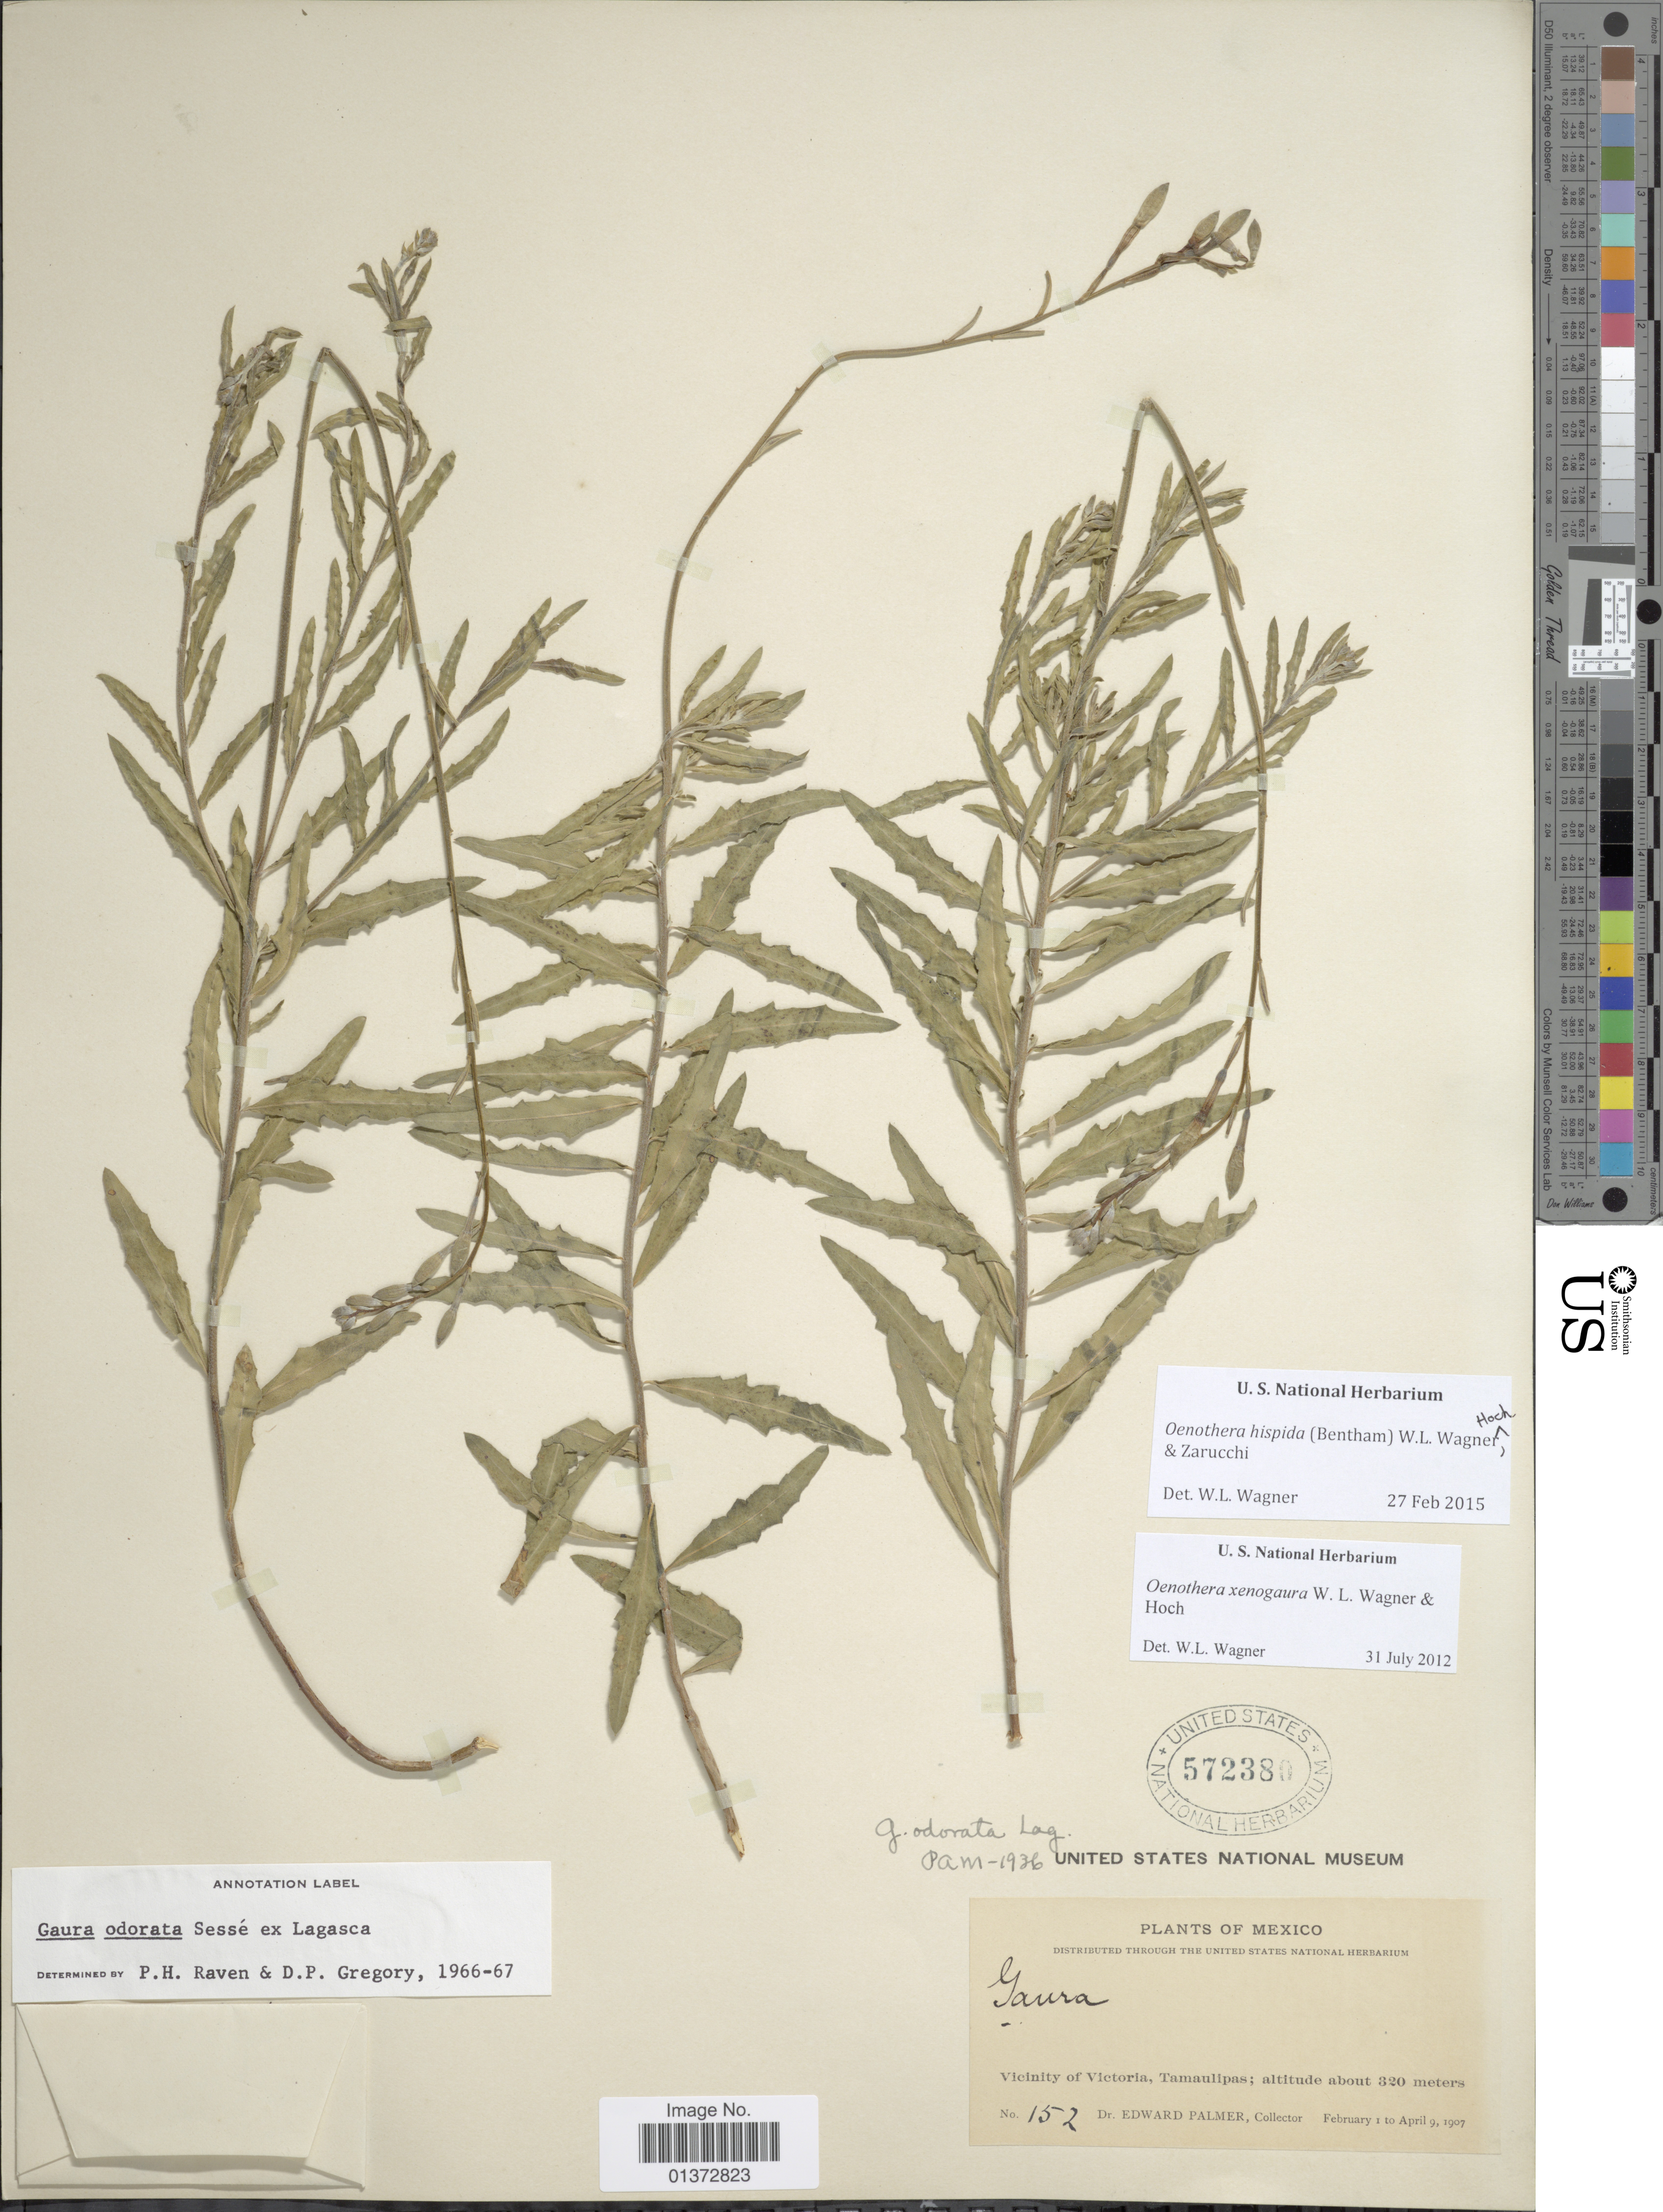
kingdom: Plantae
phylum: Tracheophyta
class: Magnoliopsida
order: Myrtales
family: Onagraceae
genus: Oenothera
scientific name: Oenothera hispida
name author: (Benth.) W.L. Wagner et al.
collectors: E. Palmer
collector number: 152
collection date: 1907-02-01/1907-04-09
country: Mexico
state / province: Tamaulipas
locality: Vicinity of Victoria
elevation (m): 320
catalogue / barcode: US 572380